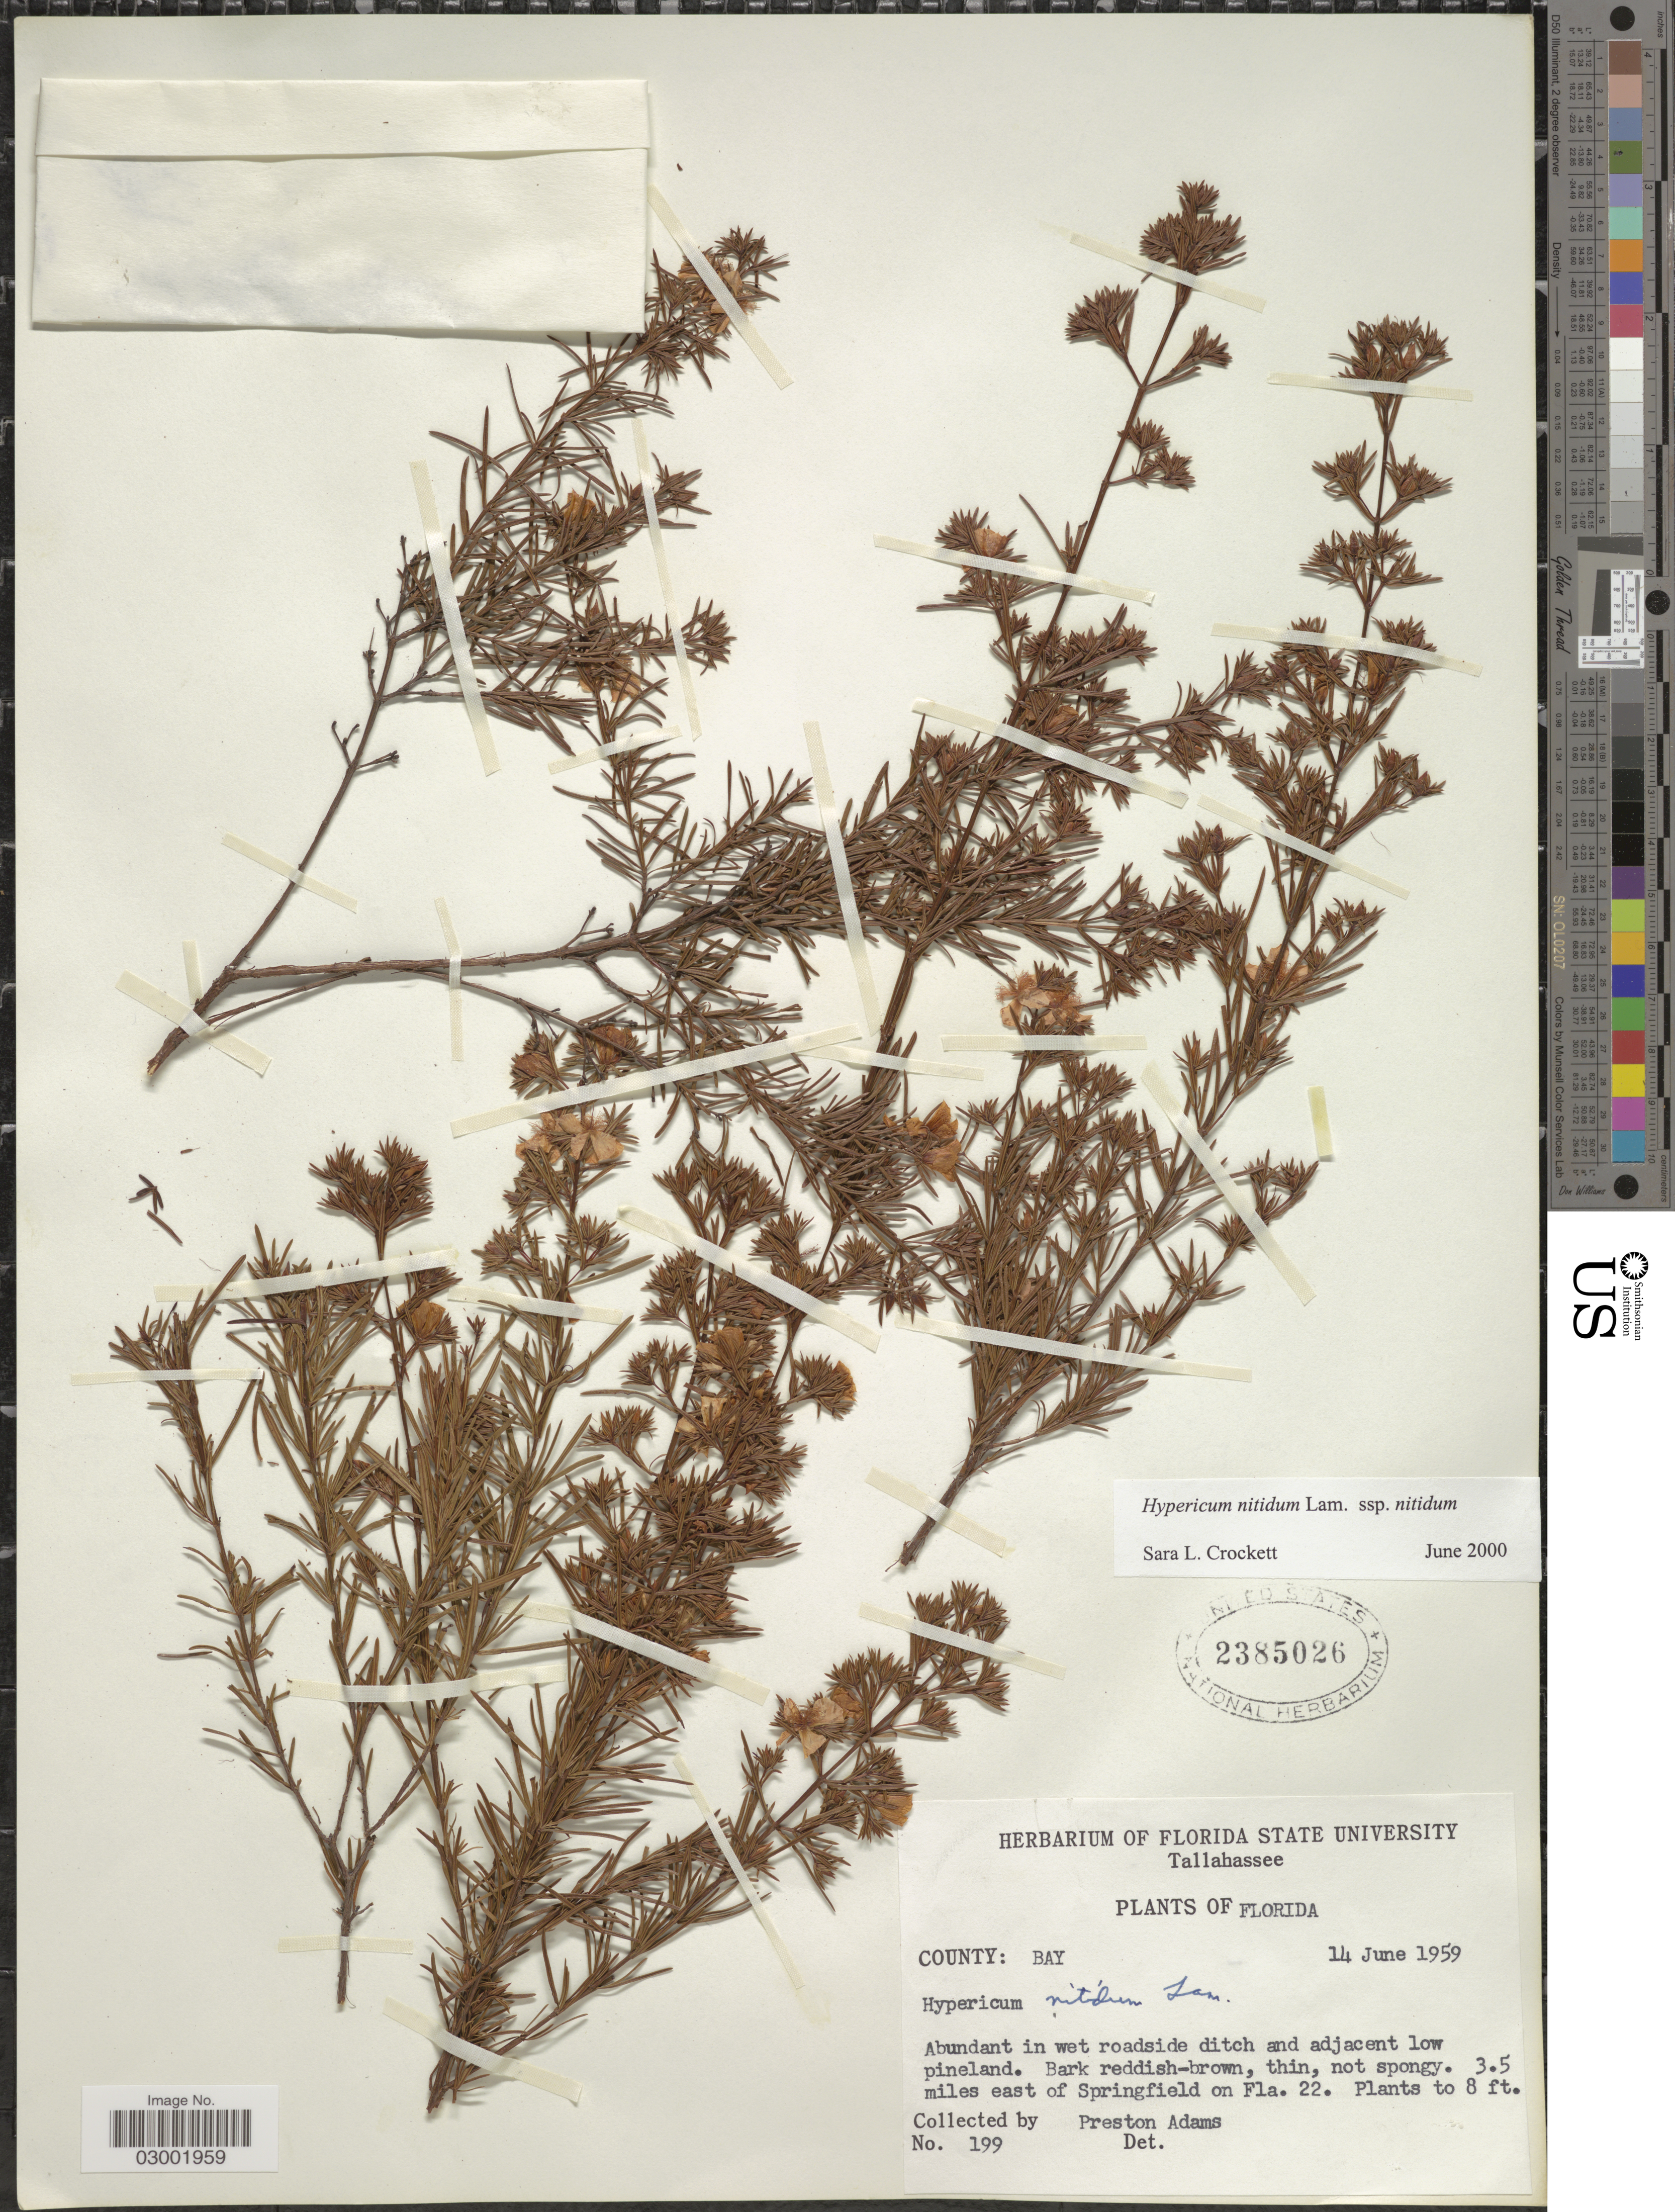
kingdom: Plantae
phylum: Tracheophyta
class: Magnoliopsida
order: Malpighiales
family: Hypericaceae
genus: Hypericum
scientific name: Hypericum nitidum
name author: Lam.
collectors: P. Adams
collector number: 199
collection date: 1959-06-14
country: United States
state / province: Florida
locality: County: Bay, 3.5 miles east of Springfield on Fla. 22.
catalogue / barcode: US 2385026